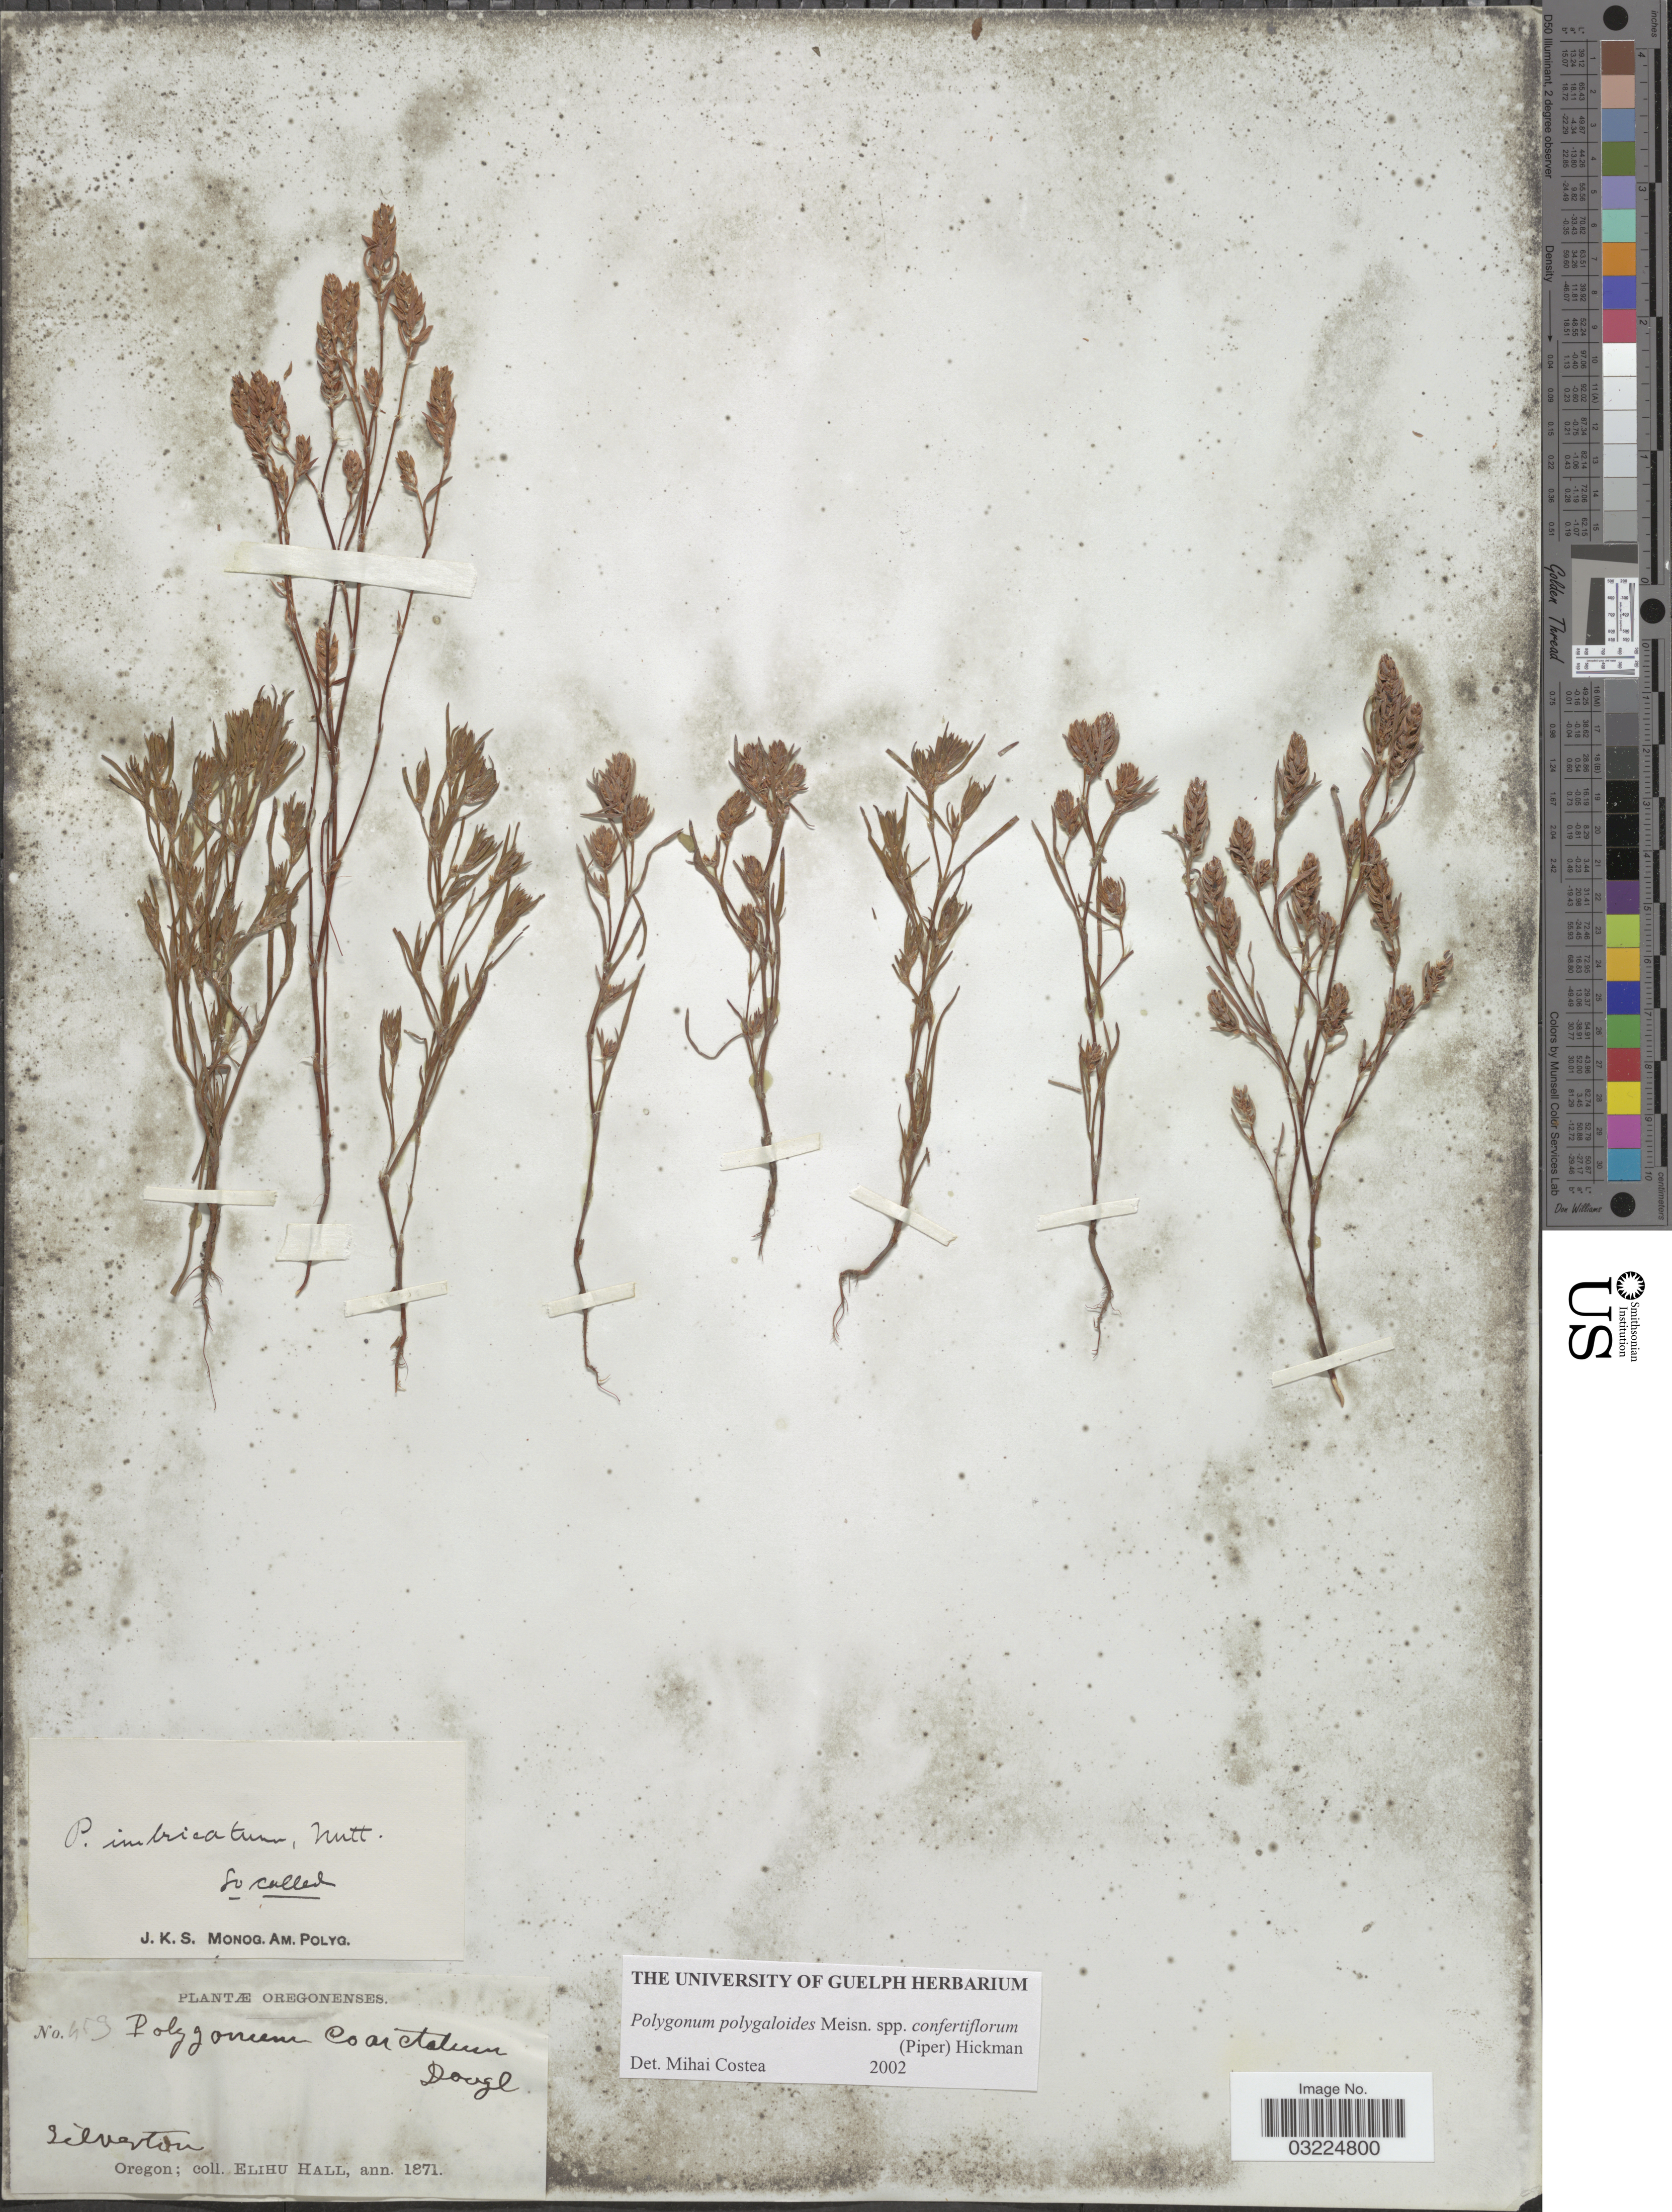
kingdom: Plantae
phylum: Tracheophyta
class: Magnoliopsida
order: Caryophyllales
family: Polygonaceae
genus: Polygonum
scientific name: Polygonum polygaloides subsp. confertiflorum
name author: (Nutt. ex Piper) Hickman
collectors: E. Hall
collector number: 459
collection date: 1871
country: United States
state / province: Oregon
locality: Silverton.